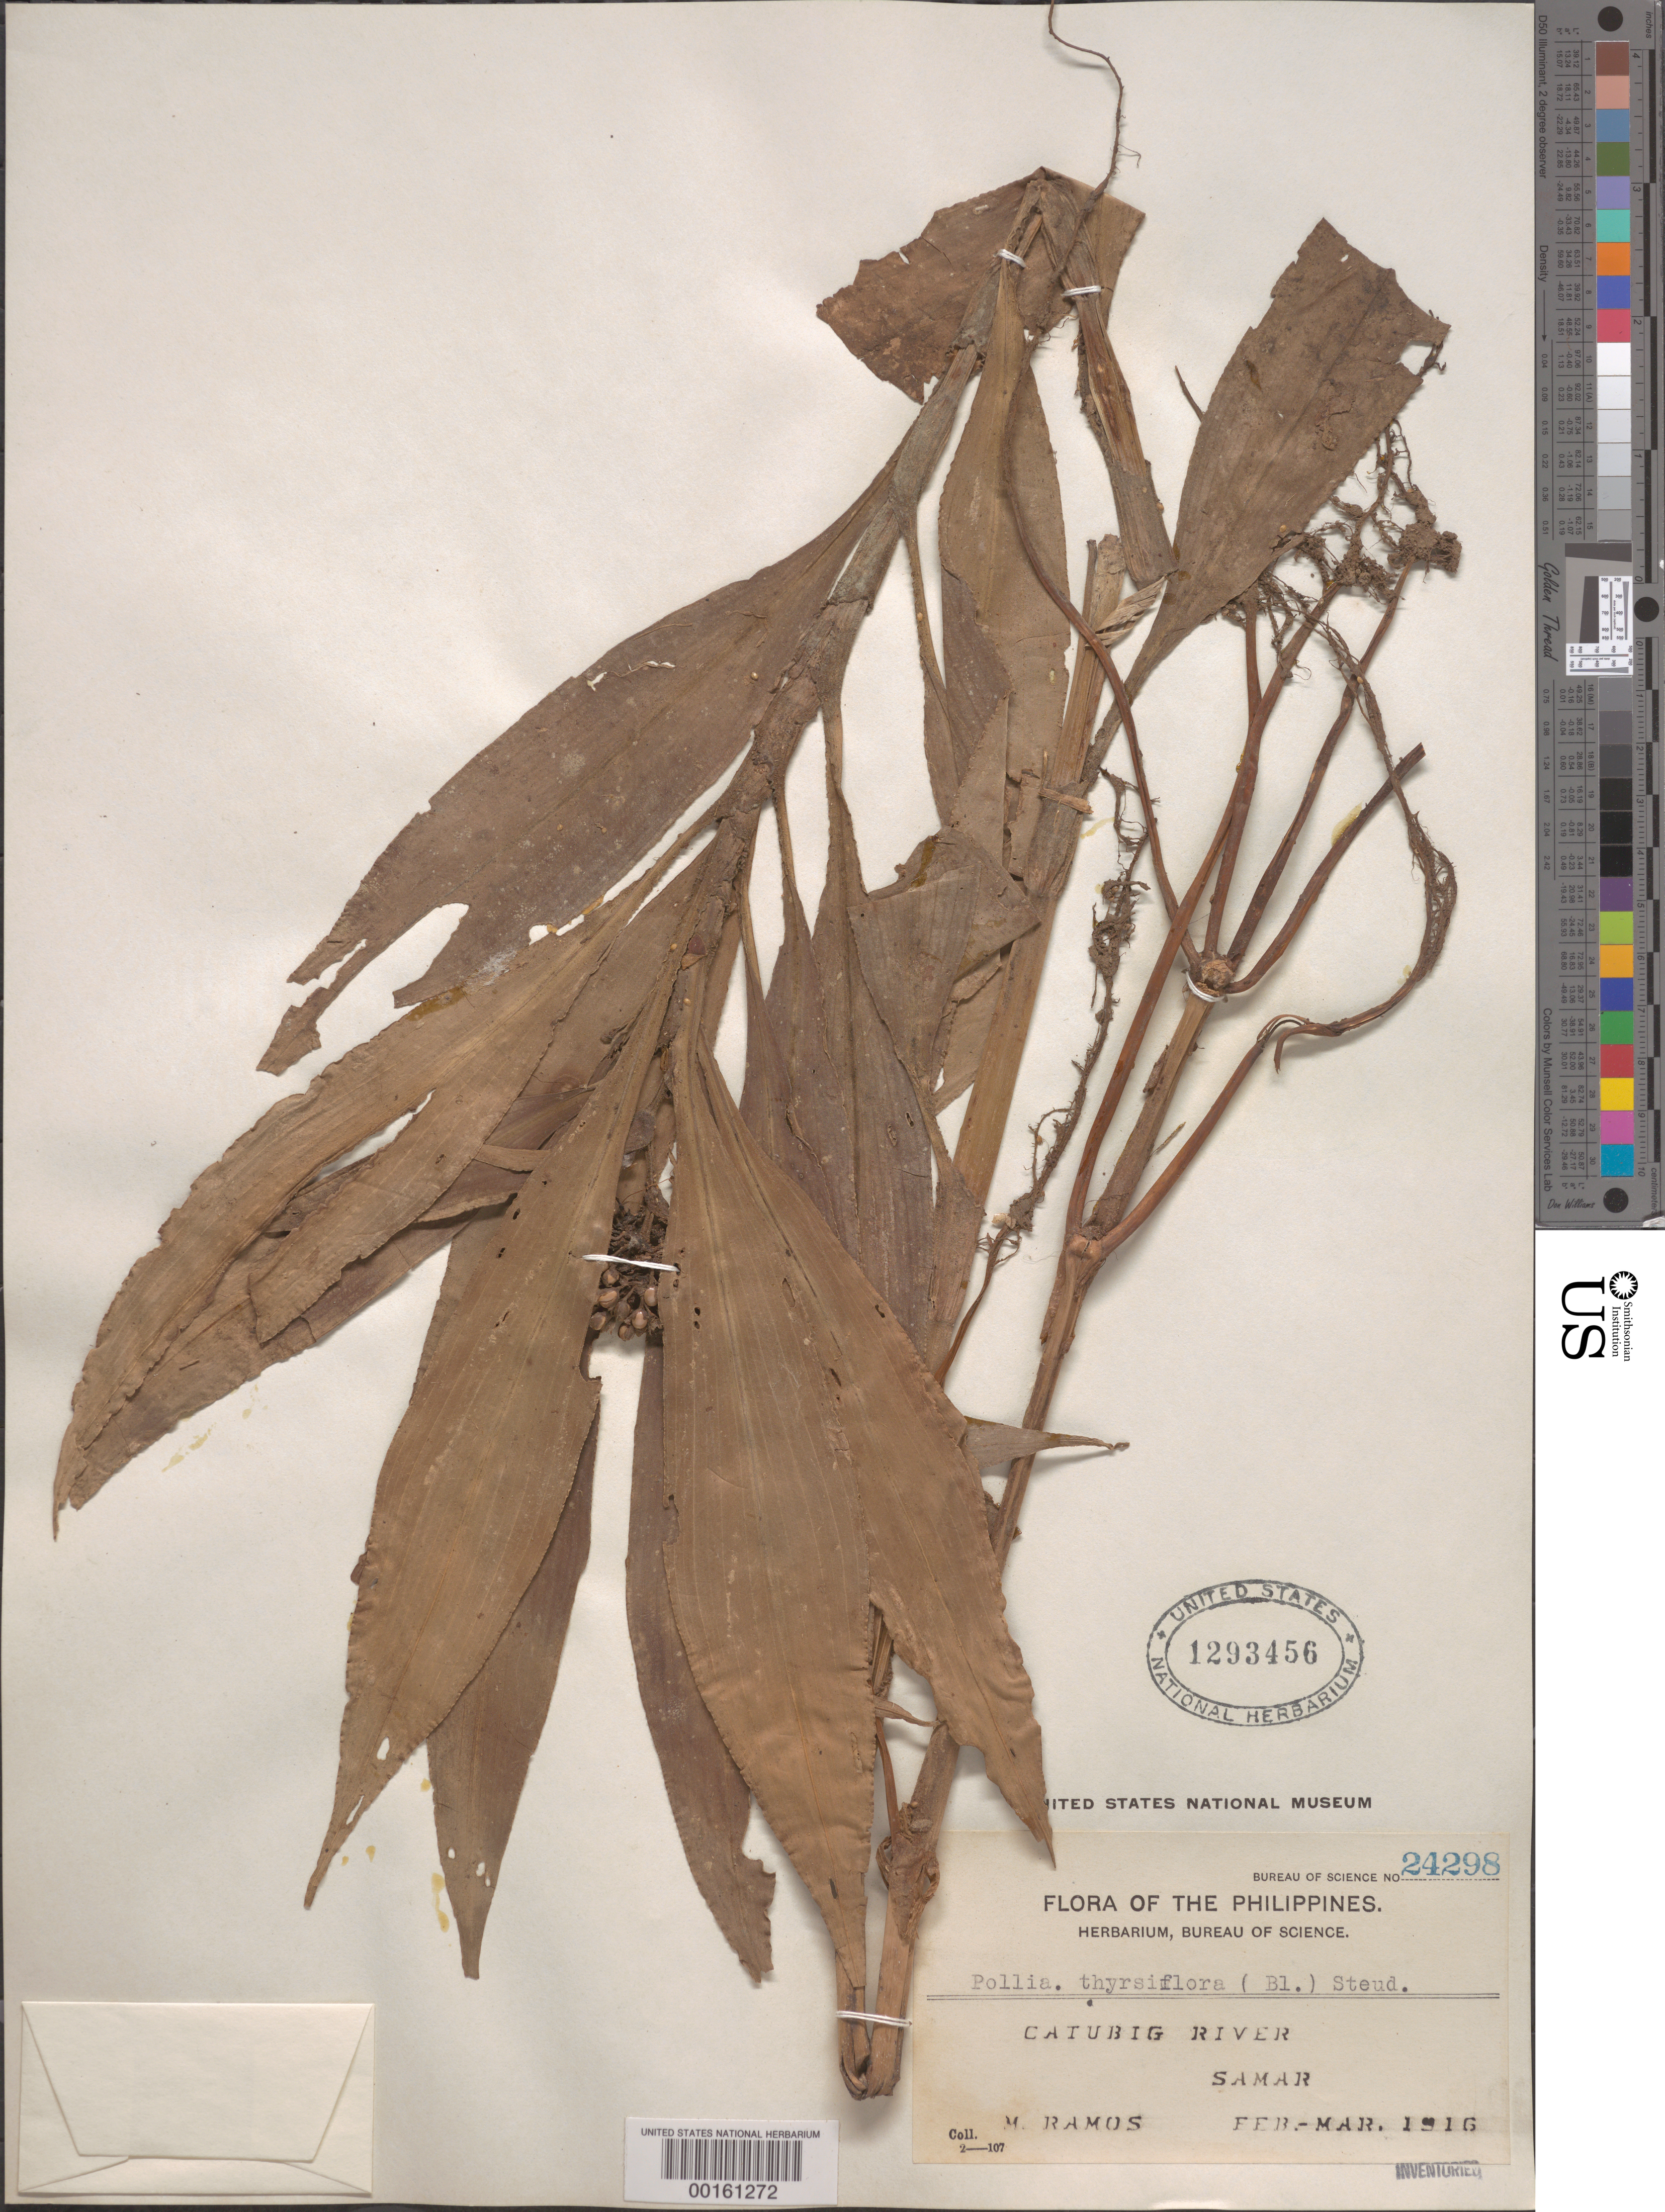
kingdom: Plantae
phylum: Tracheophyta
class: Liliopsida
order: Commelinales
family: Commelinaceae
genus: Pollia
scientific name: Pollia thyrsiflora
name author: (Blume) Steud.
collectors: M. Ramos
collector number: Bur. Sci. 24298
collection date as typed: Feb 1916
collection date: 1916-02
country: Philippines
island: Samar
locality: Catubig river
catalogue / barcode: US 1293456